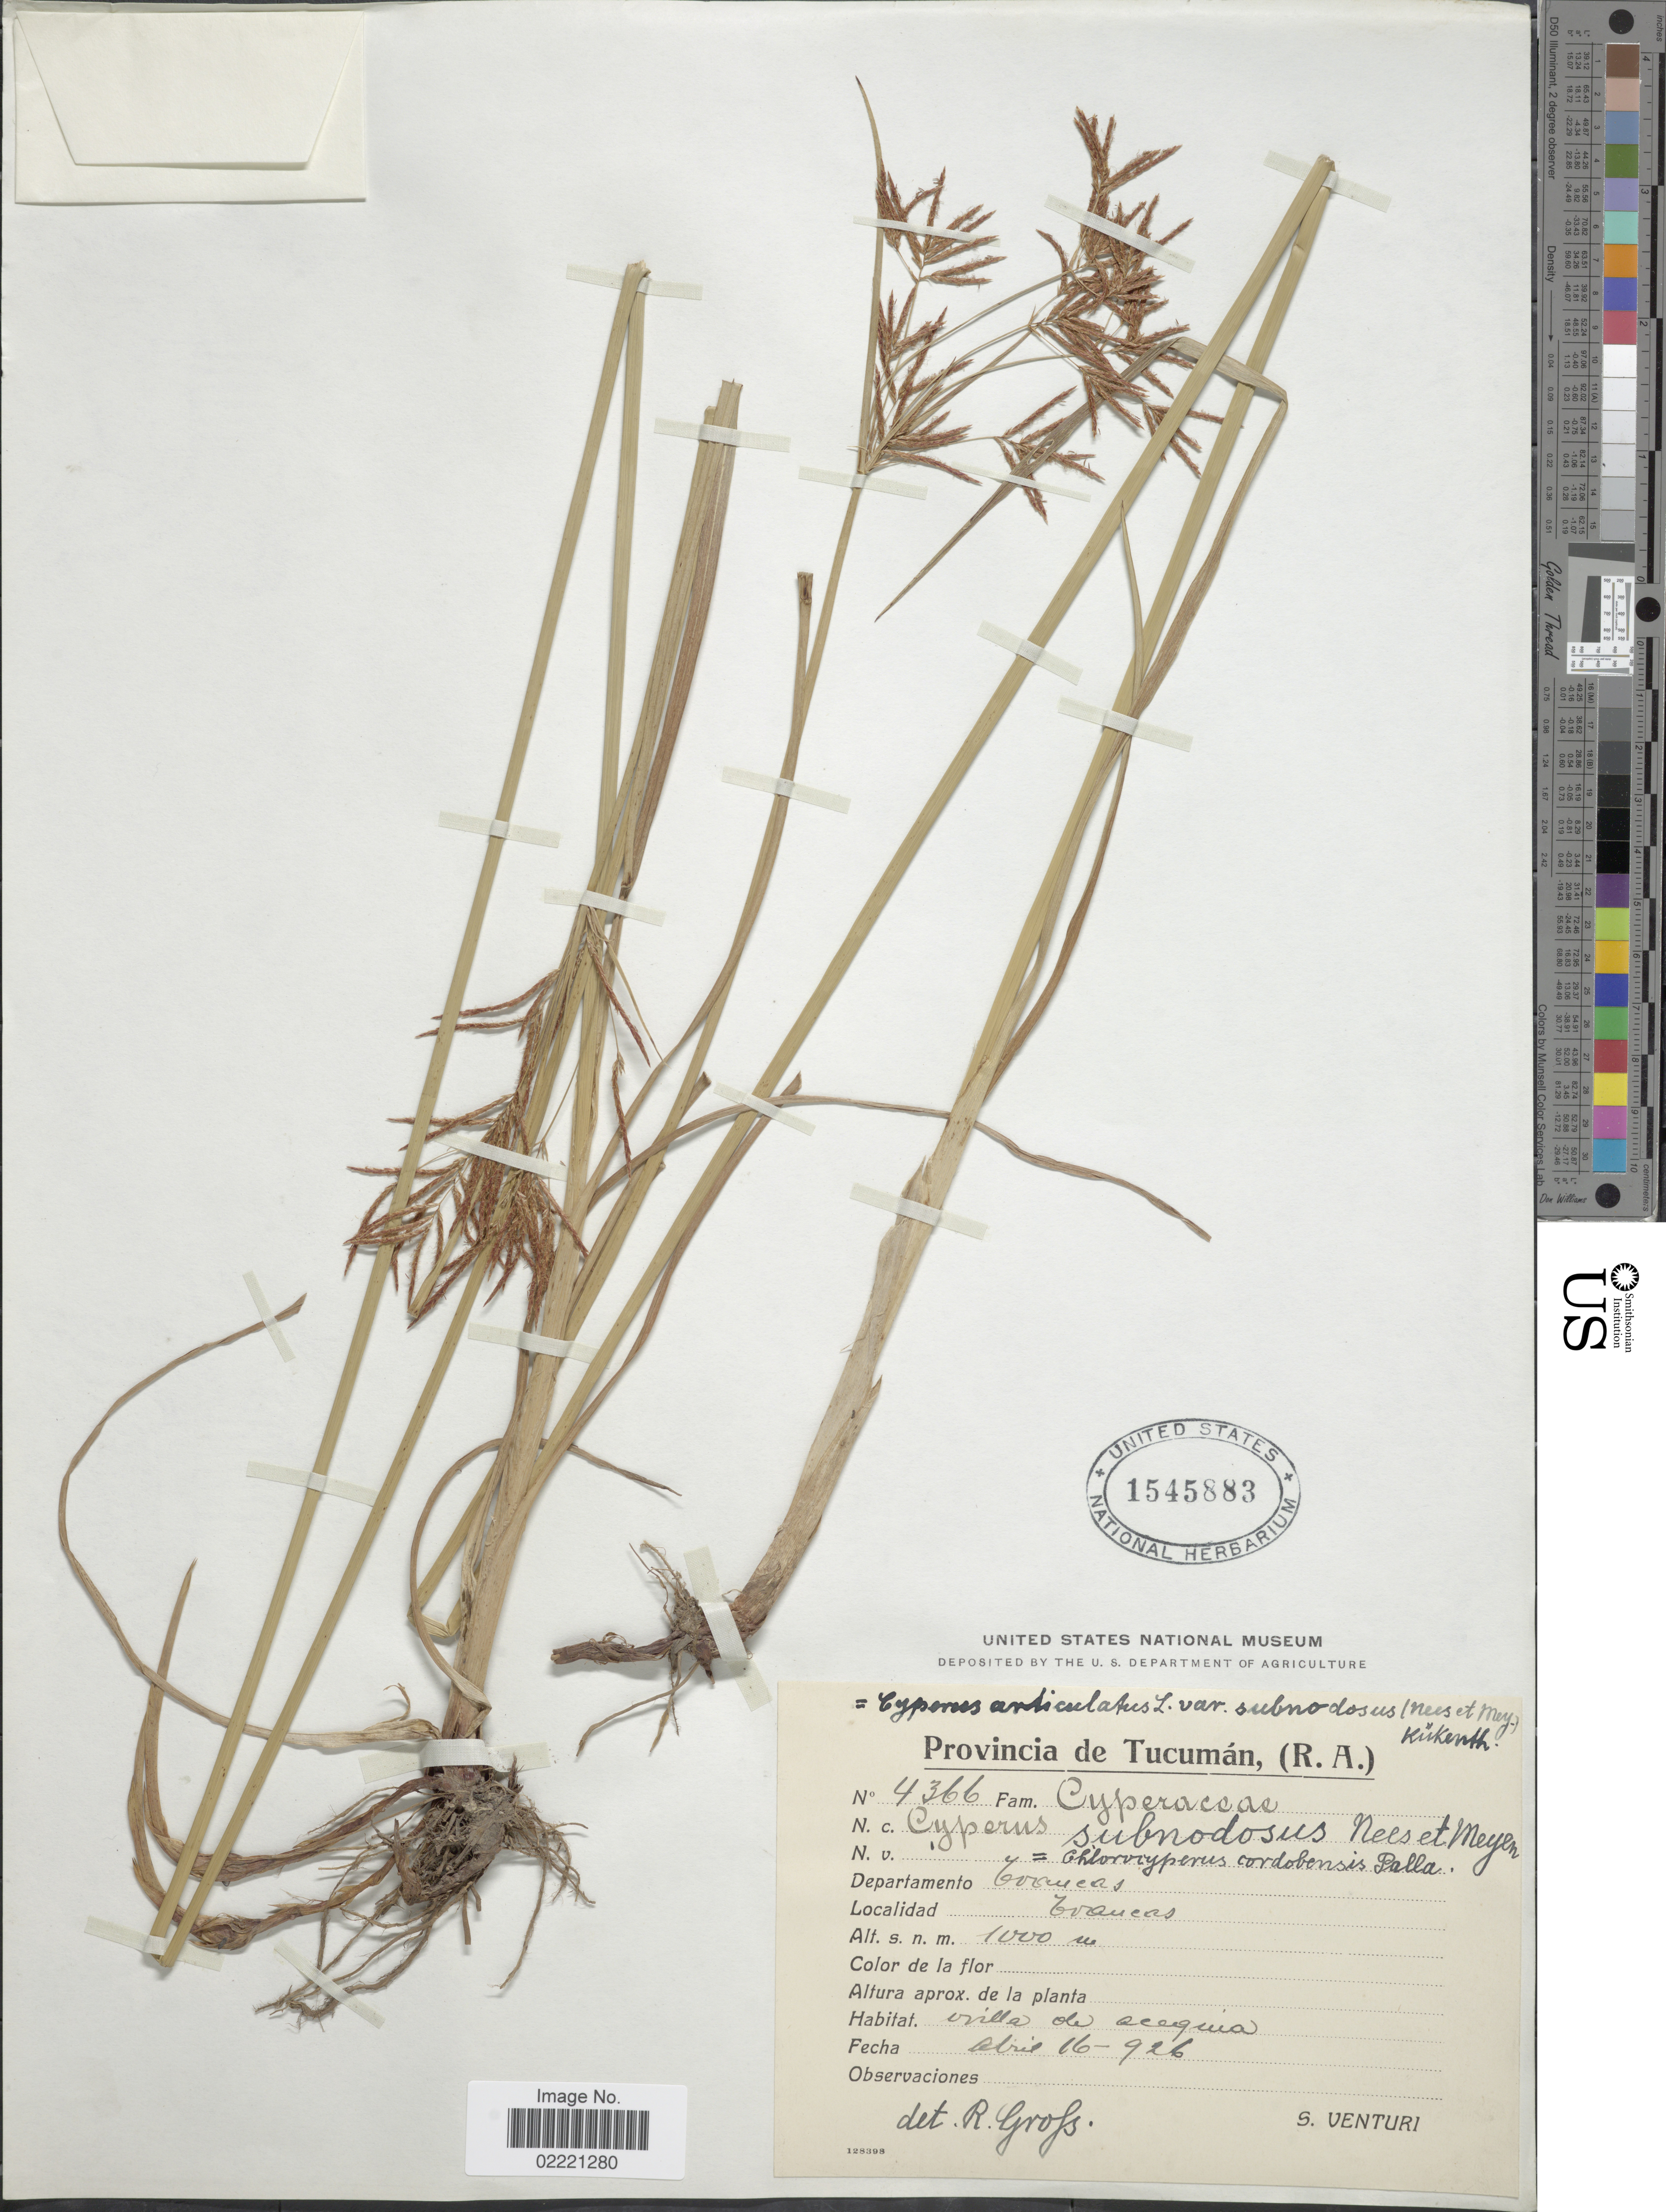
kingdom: Plantae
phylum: Tracheophyta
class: Liliopsida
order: Poales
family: Cyperaceae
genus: Cyperus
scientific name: Cyperus corymbosus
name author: Rottb.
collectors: S. Venturi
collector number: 4366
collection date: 1926-04-16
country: Argentina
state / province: Tucuman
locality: (R.A.) Departamento Trancas, Trancas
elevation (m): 1000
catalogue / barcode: US 1545883